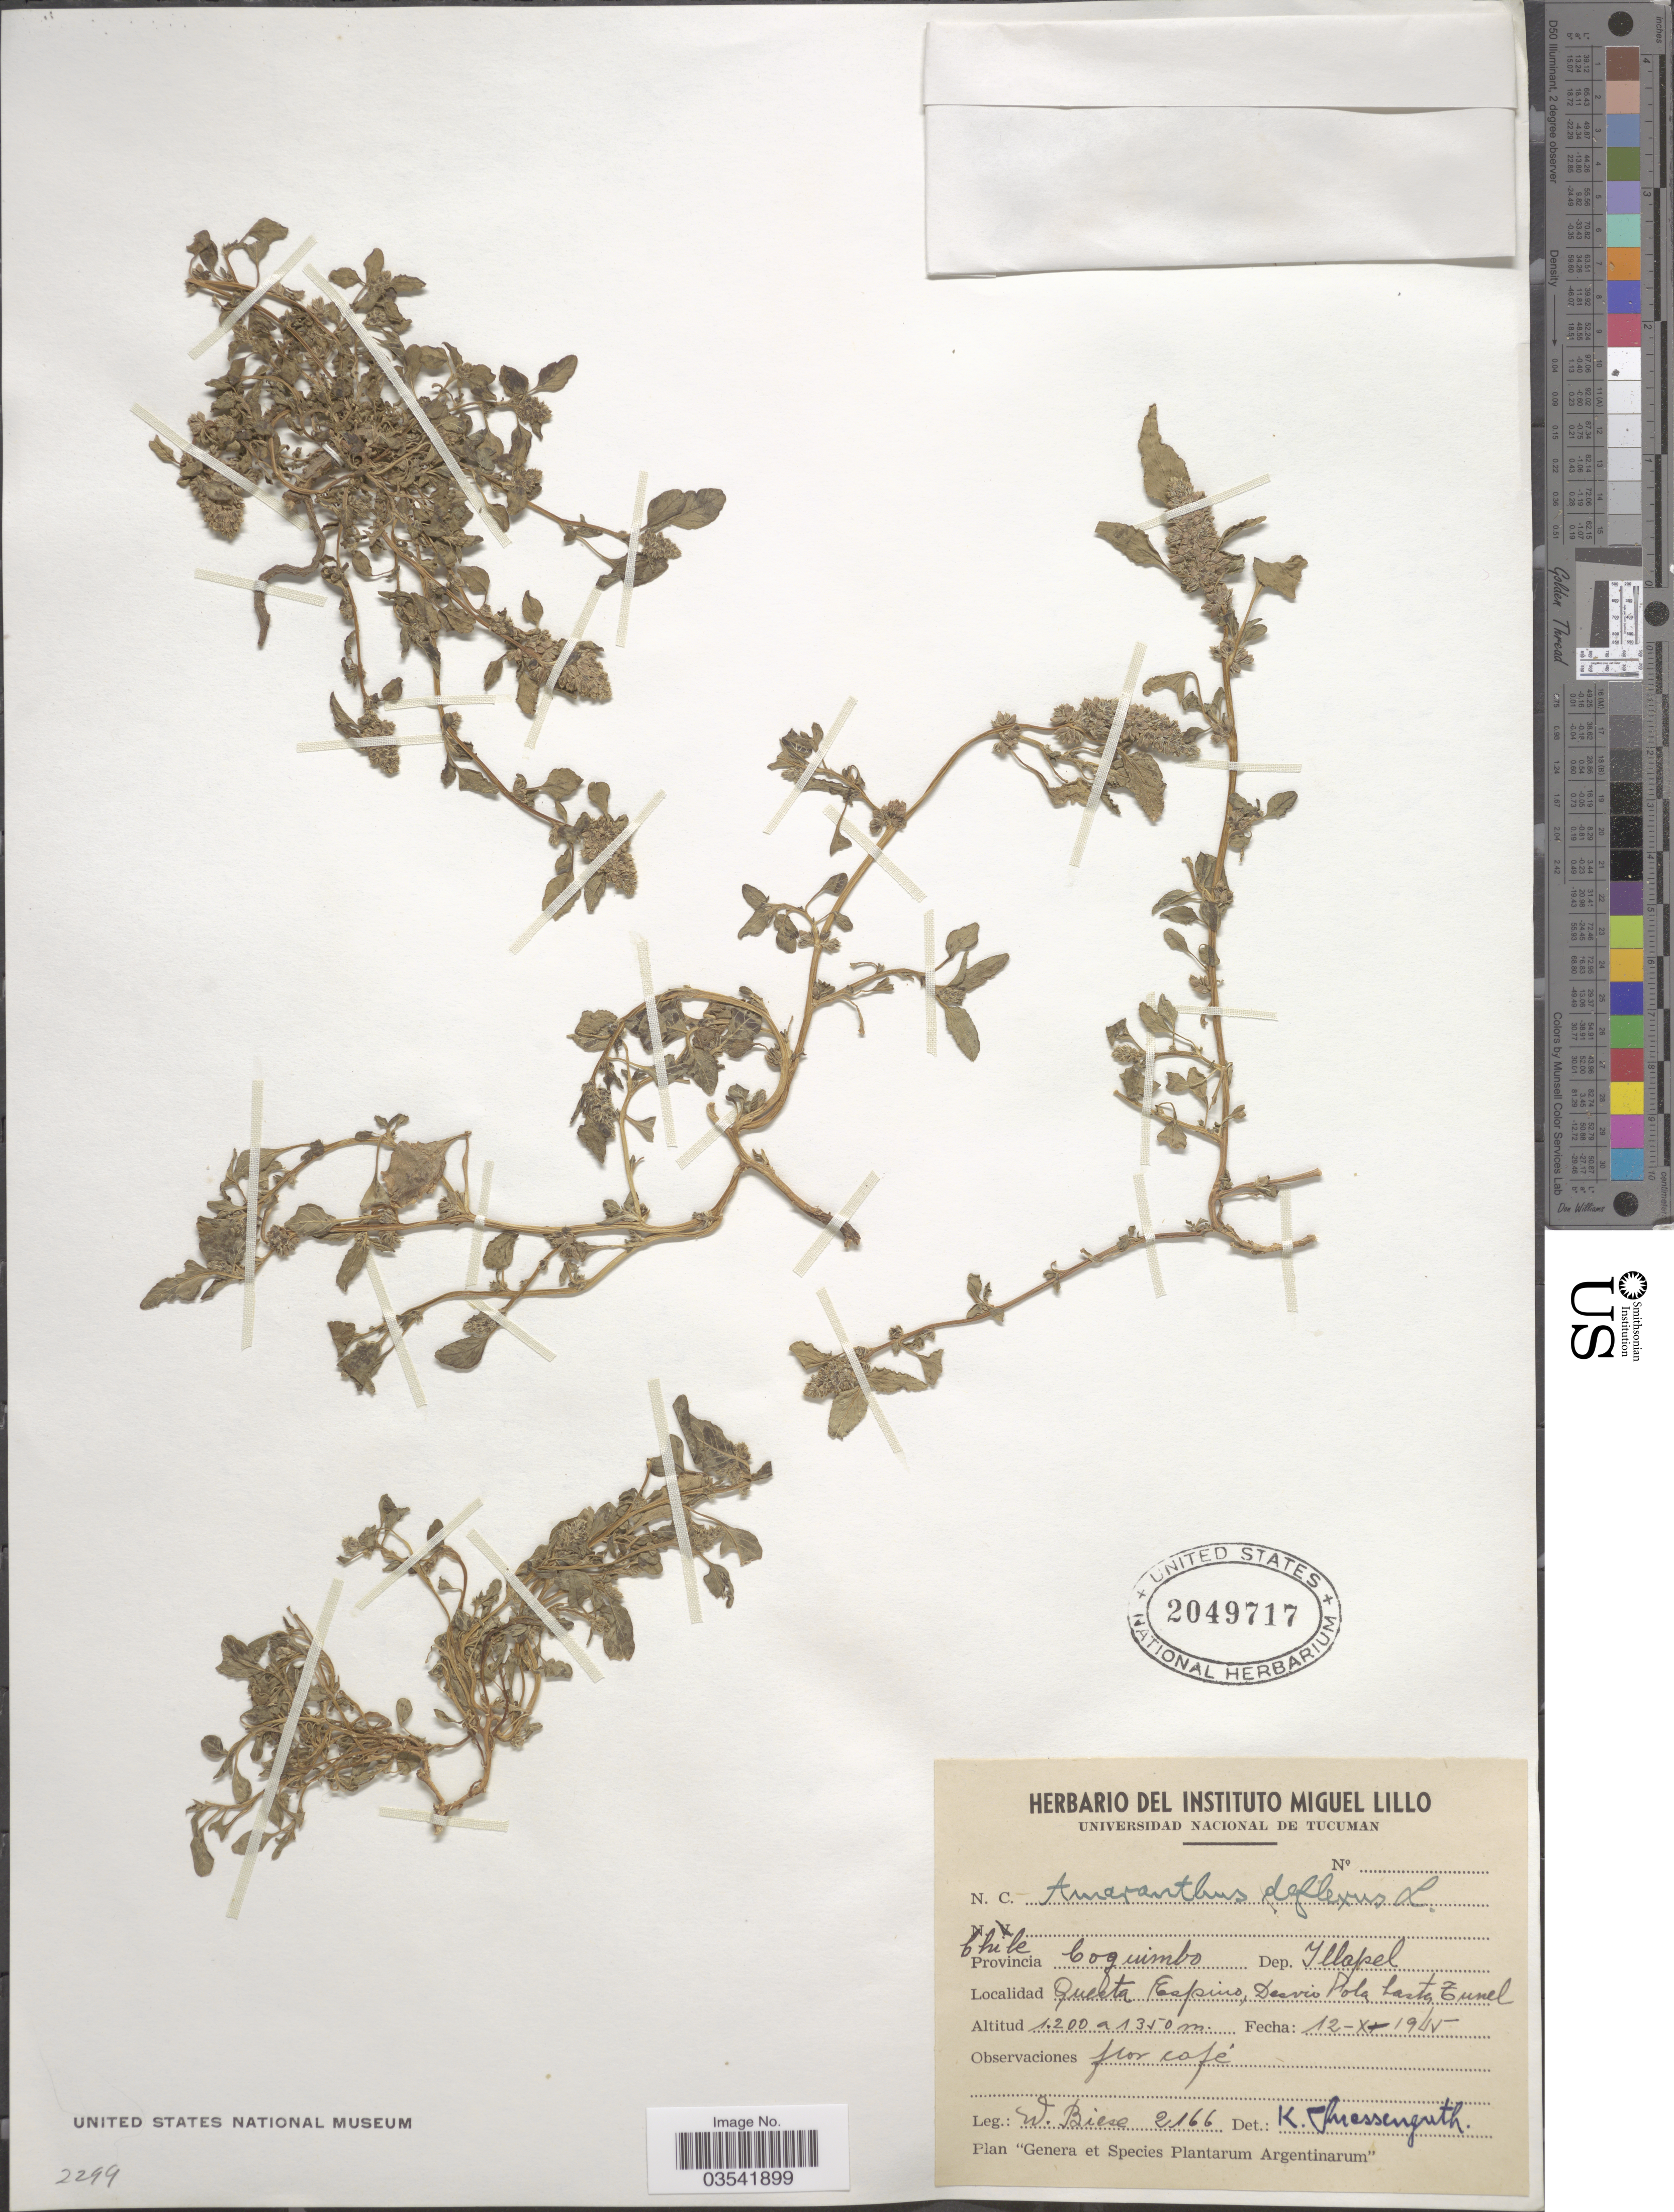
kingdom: Plantae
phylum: Tracheophyta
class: Magnoliopsida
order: Caryophyllales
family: Amaranthaceae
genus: Amaranthus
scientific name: Amaranthus deflexus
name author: L.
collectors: W. Biese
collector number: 2166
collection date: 1945-10-12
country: Chile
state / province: Coquimbo (IV)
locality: Dep. Illapel. Questa Espino, Desvio Pola hasta Tunel.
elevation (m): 1200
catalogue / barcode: US 2049717